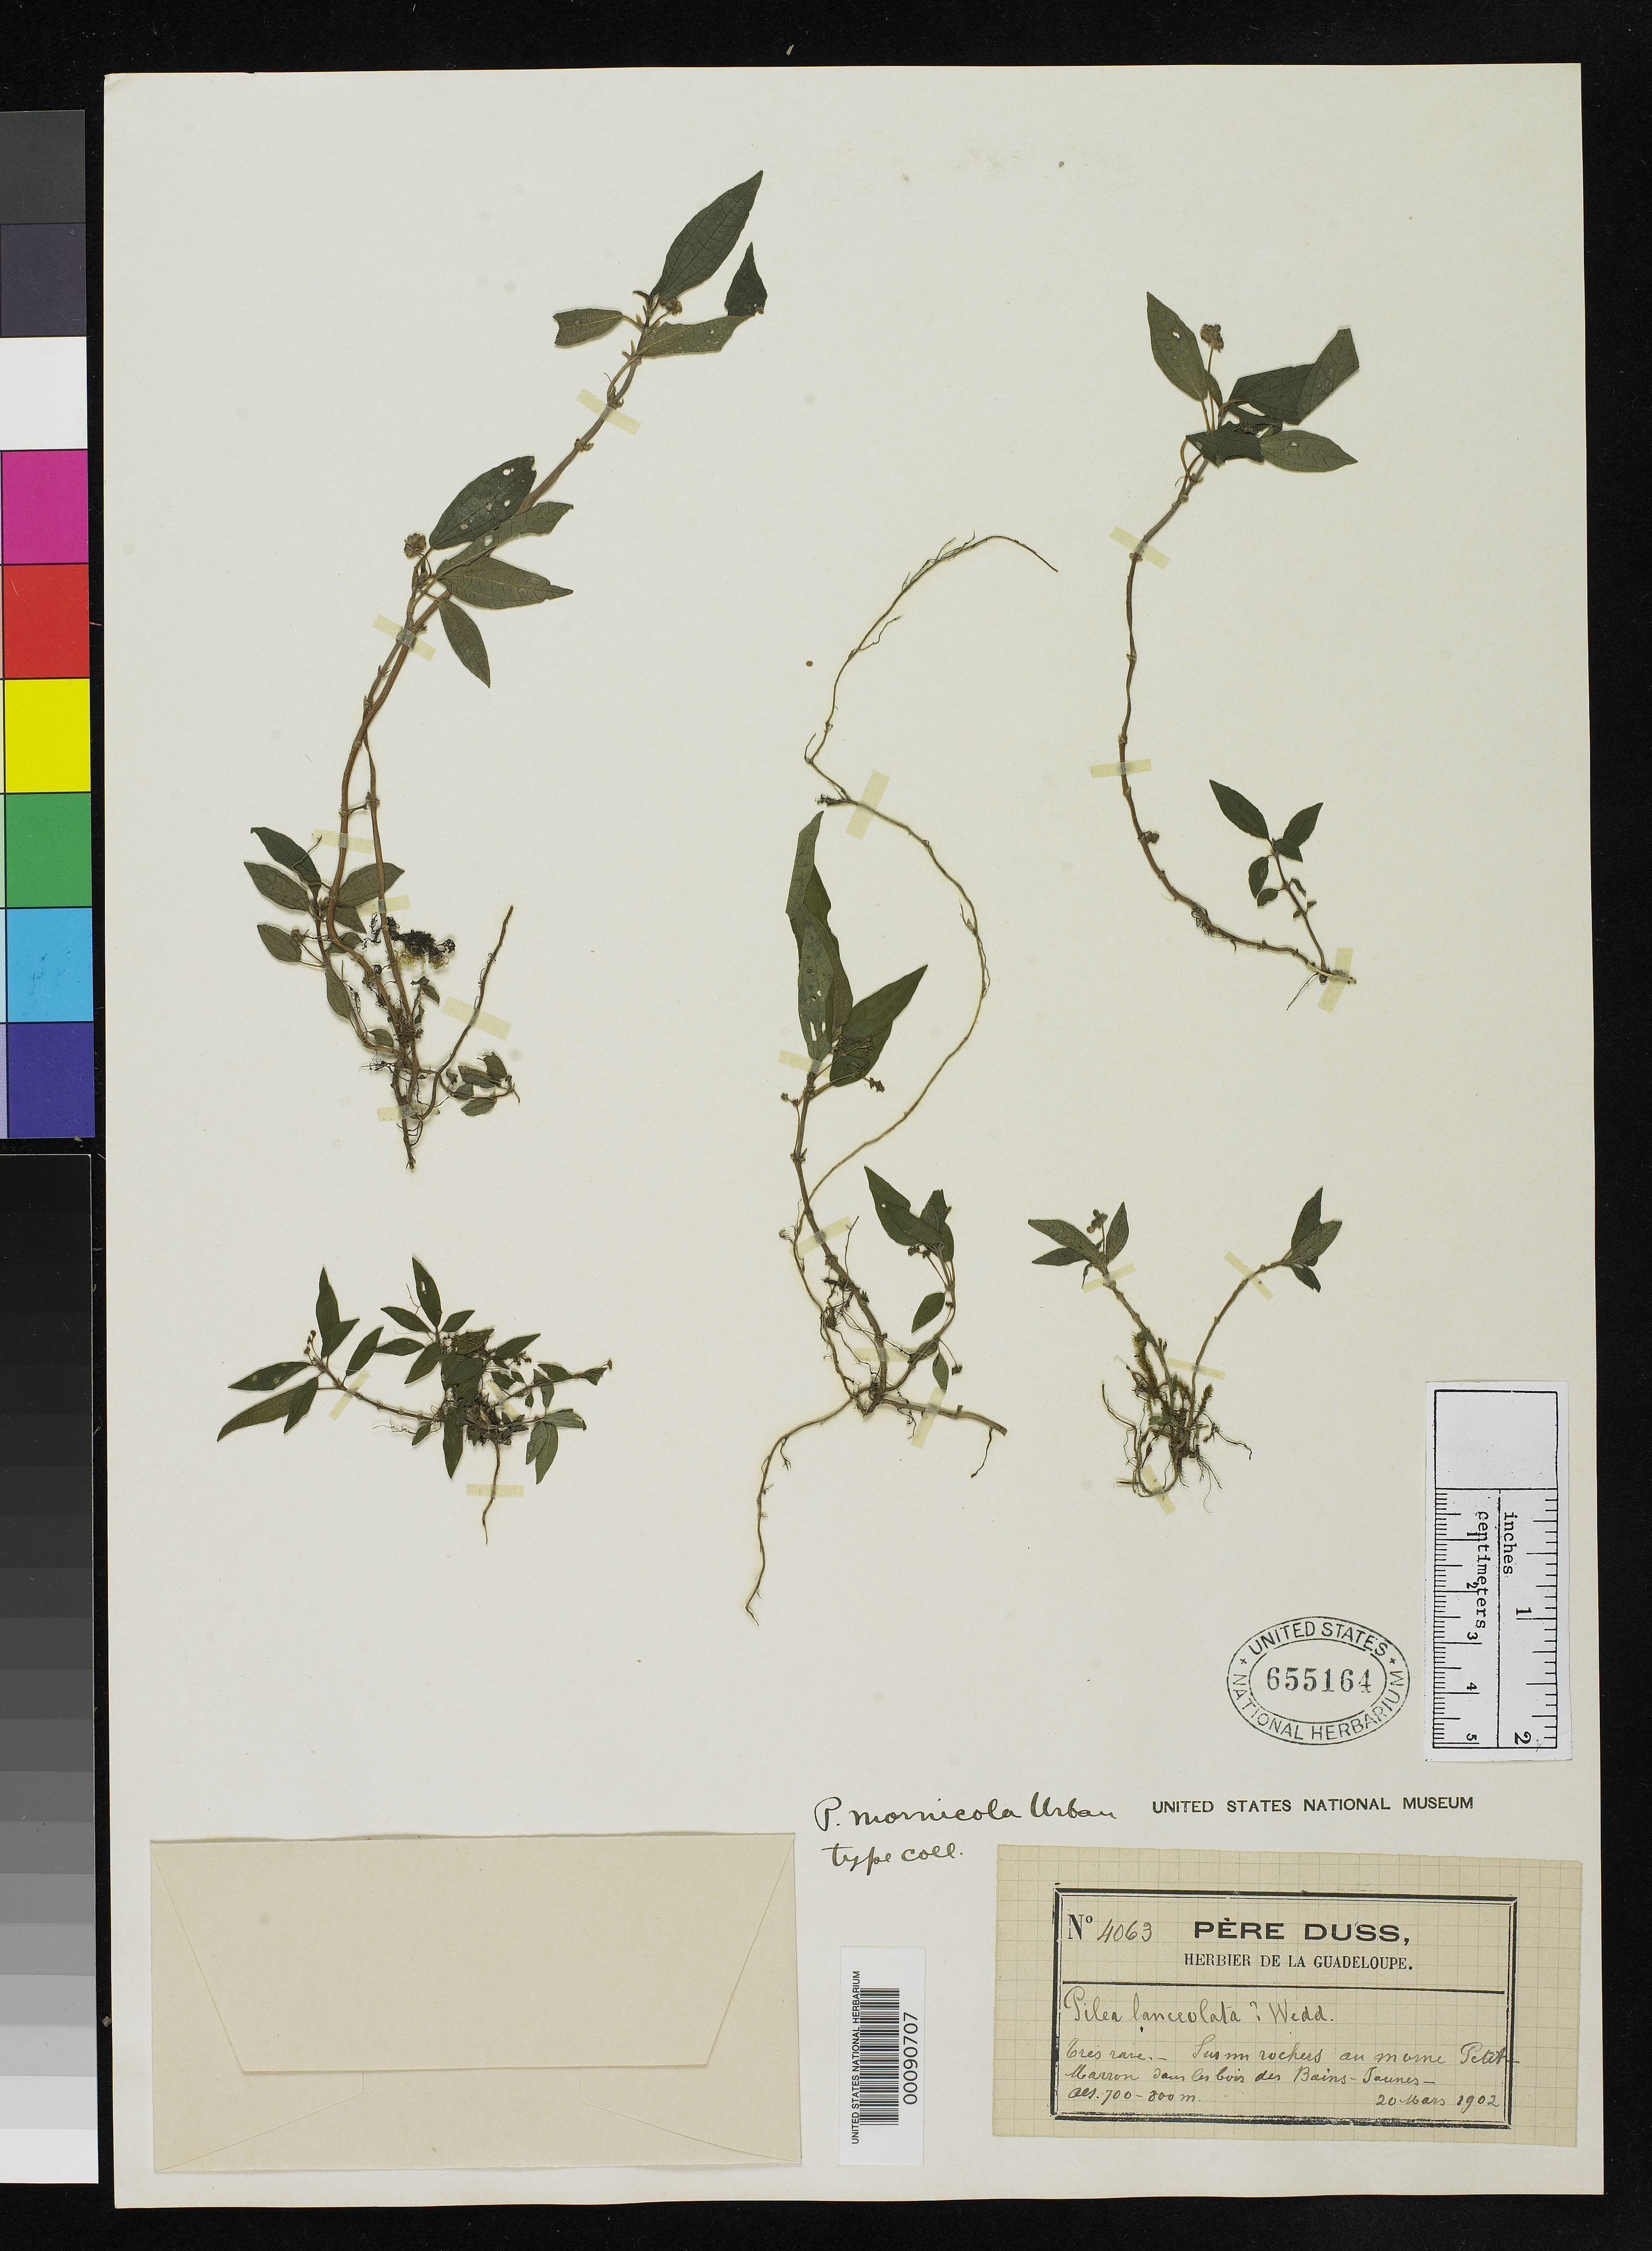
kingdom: Plantae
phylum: Tracheophyta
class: Magnoliopsida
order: Rosales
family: Urticaceae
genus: Pilea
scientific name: Pilea mornicola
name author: Urb.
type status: Isotype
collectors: Père Duss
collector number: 4063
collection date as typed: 20 Mar 1902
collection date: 1902-03-20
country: Guadeloupe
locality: Morne Petit-Maron.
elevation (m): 700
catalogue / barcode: US 655164